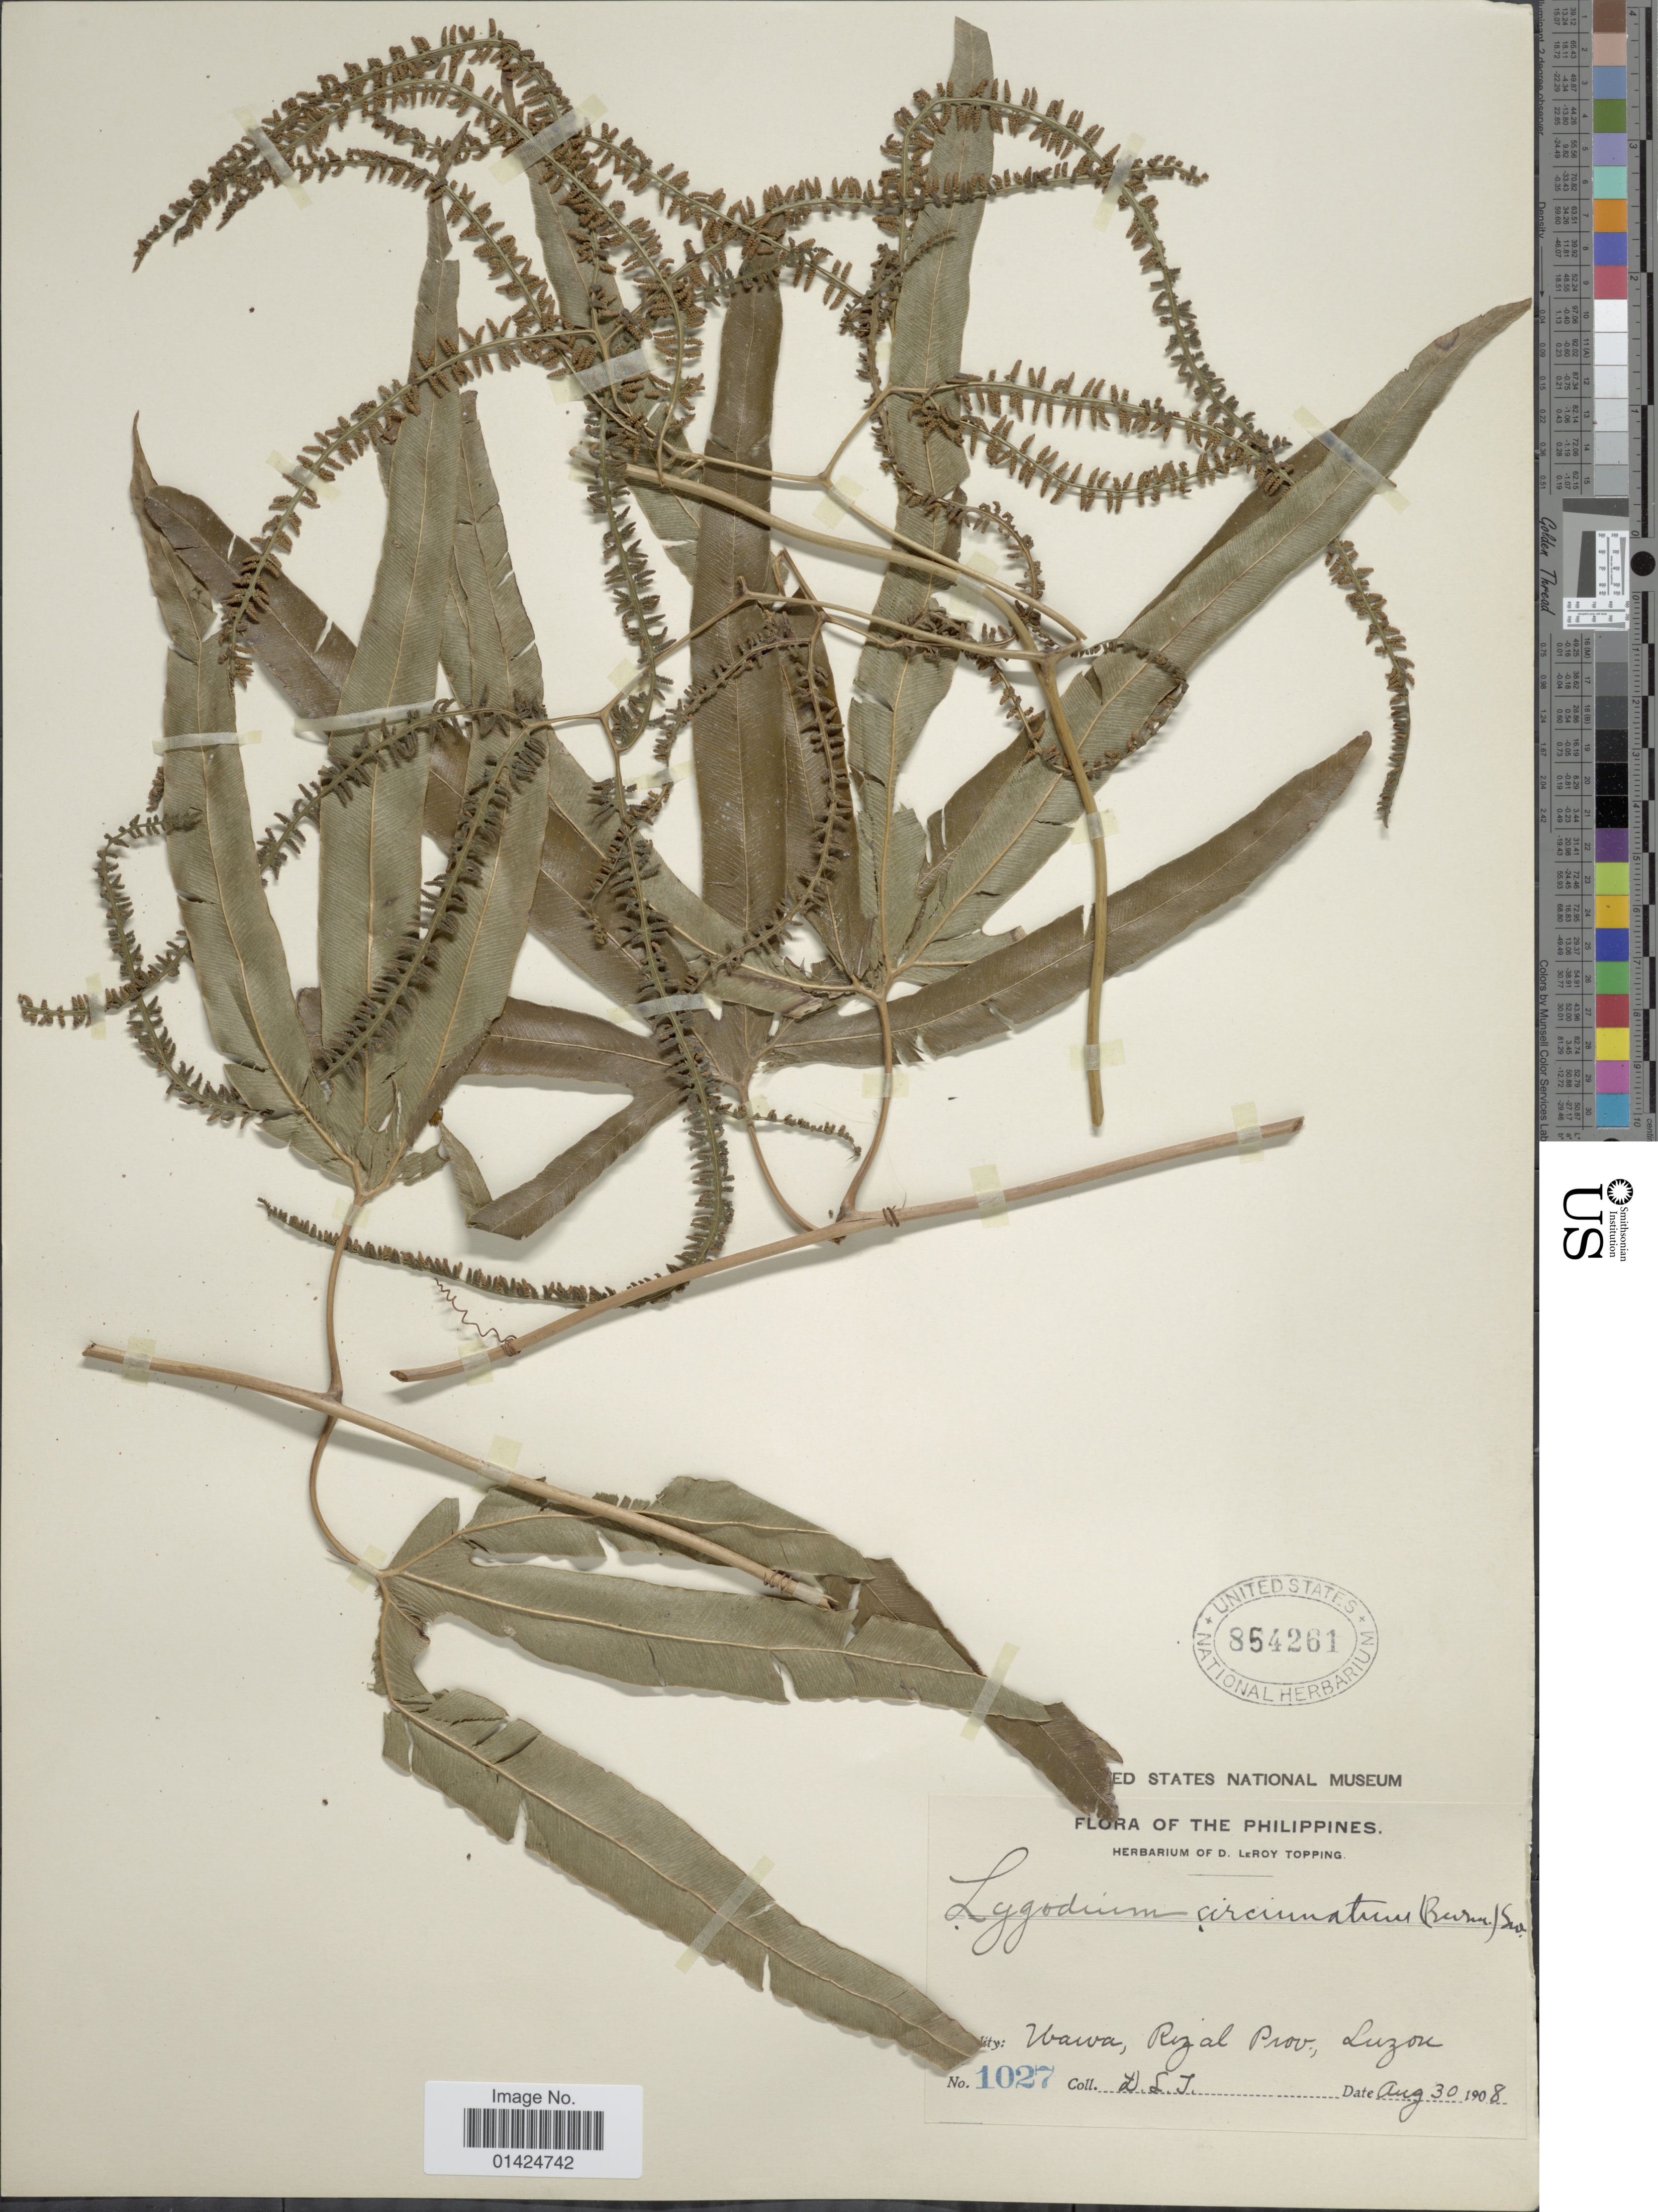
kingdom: Plantae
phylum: Tracheophyta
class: Polypodiopsida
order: Schizaeales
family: Lygodiaceae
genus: Lygodium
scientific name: Lygodium circinnatum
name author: (Burm. f.) Sw.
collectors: D. L. Topping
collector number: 1027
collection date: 1908-08-30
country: Philippines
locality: Wawa, Rizal Prov. Luzon.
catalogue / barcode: US 854261